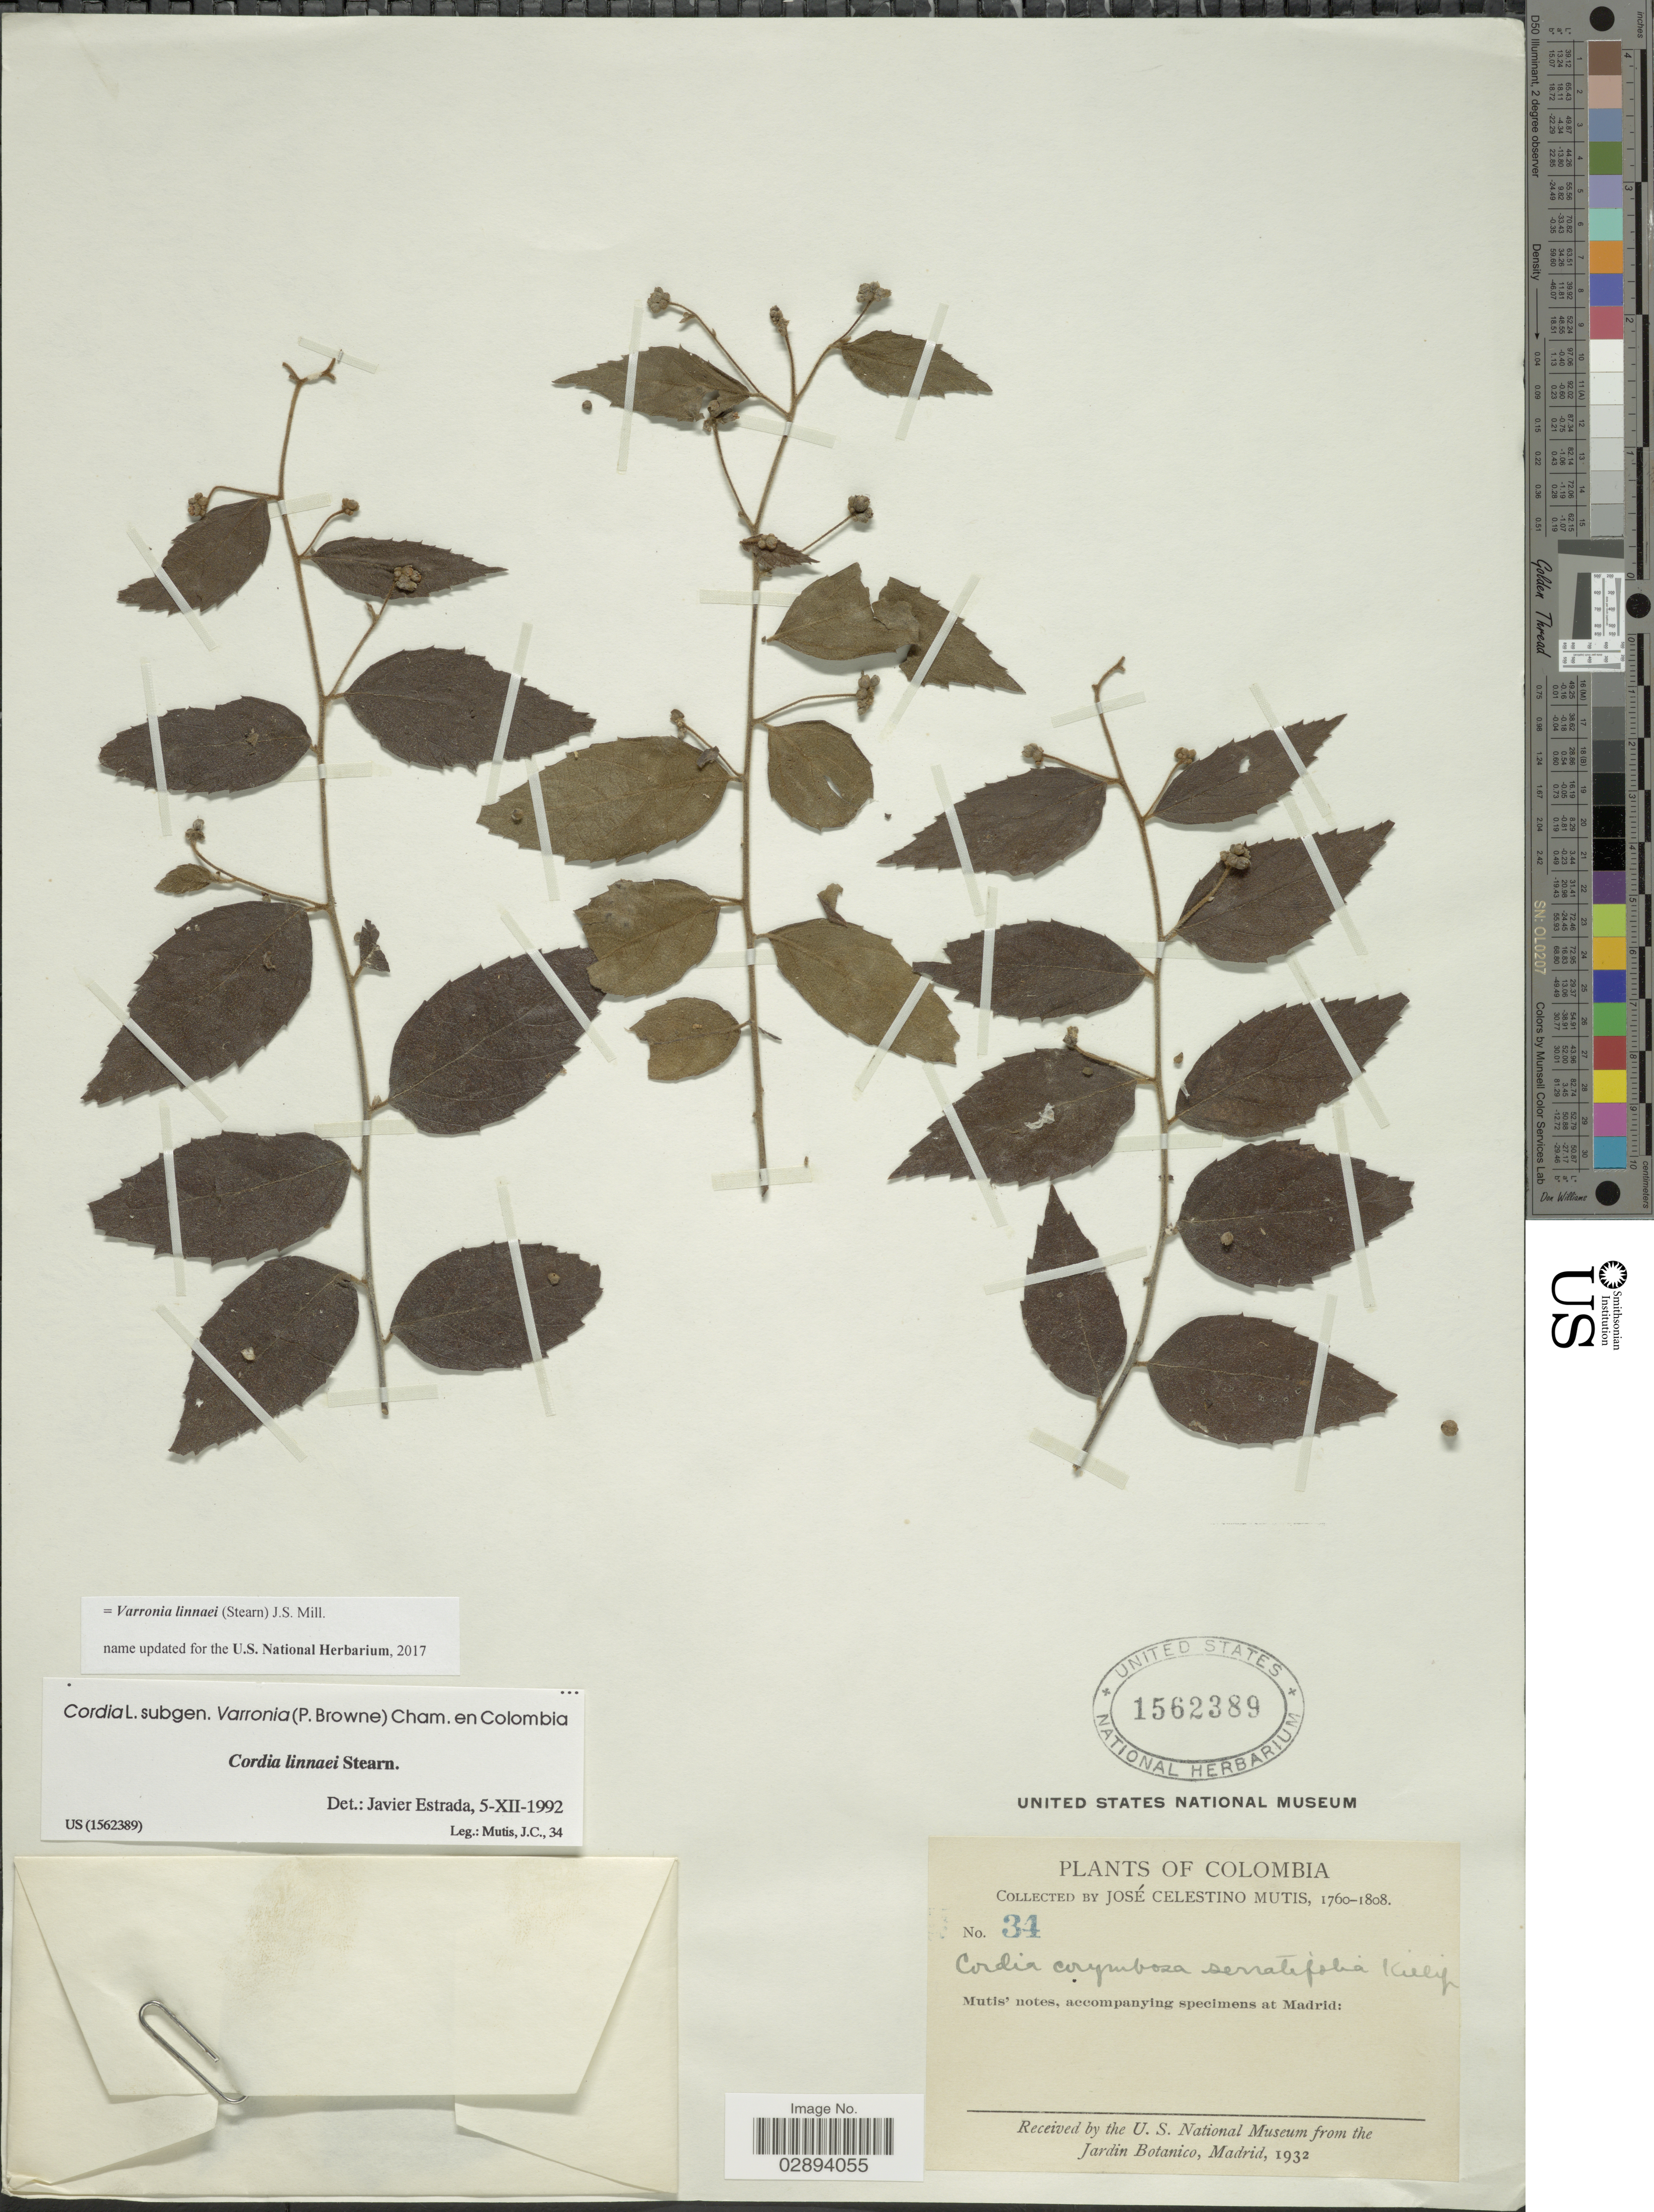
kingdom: Plantae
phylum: Tracheophyta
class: Magnoliopsida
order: Boraginales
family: Cordiaceae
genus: Varronia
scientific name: Varronia linnaei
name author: (Stearn) J.S. Mill.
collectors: J. C. B. Mutis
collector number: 34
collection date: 1760/1808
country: Colombia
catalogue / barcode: US 1562389